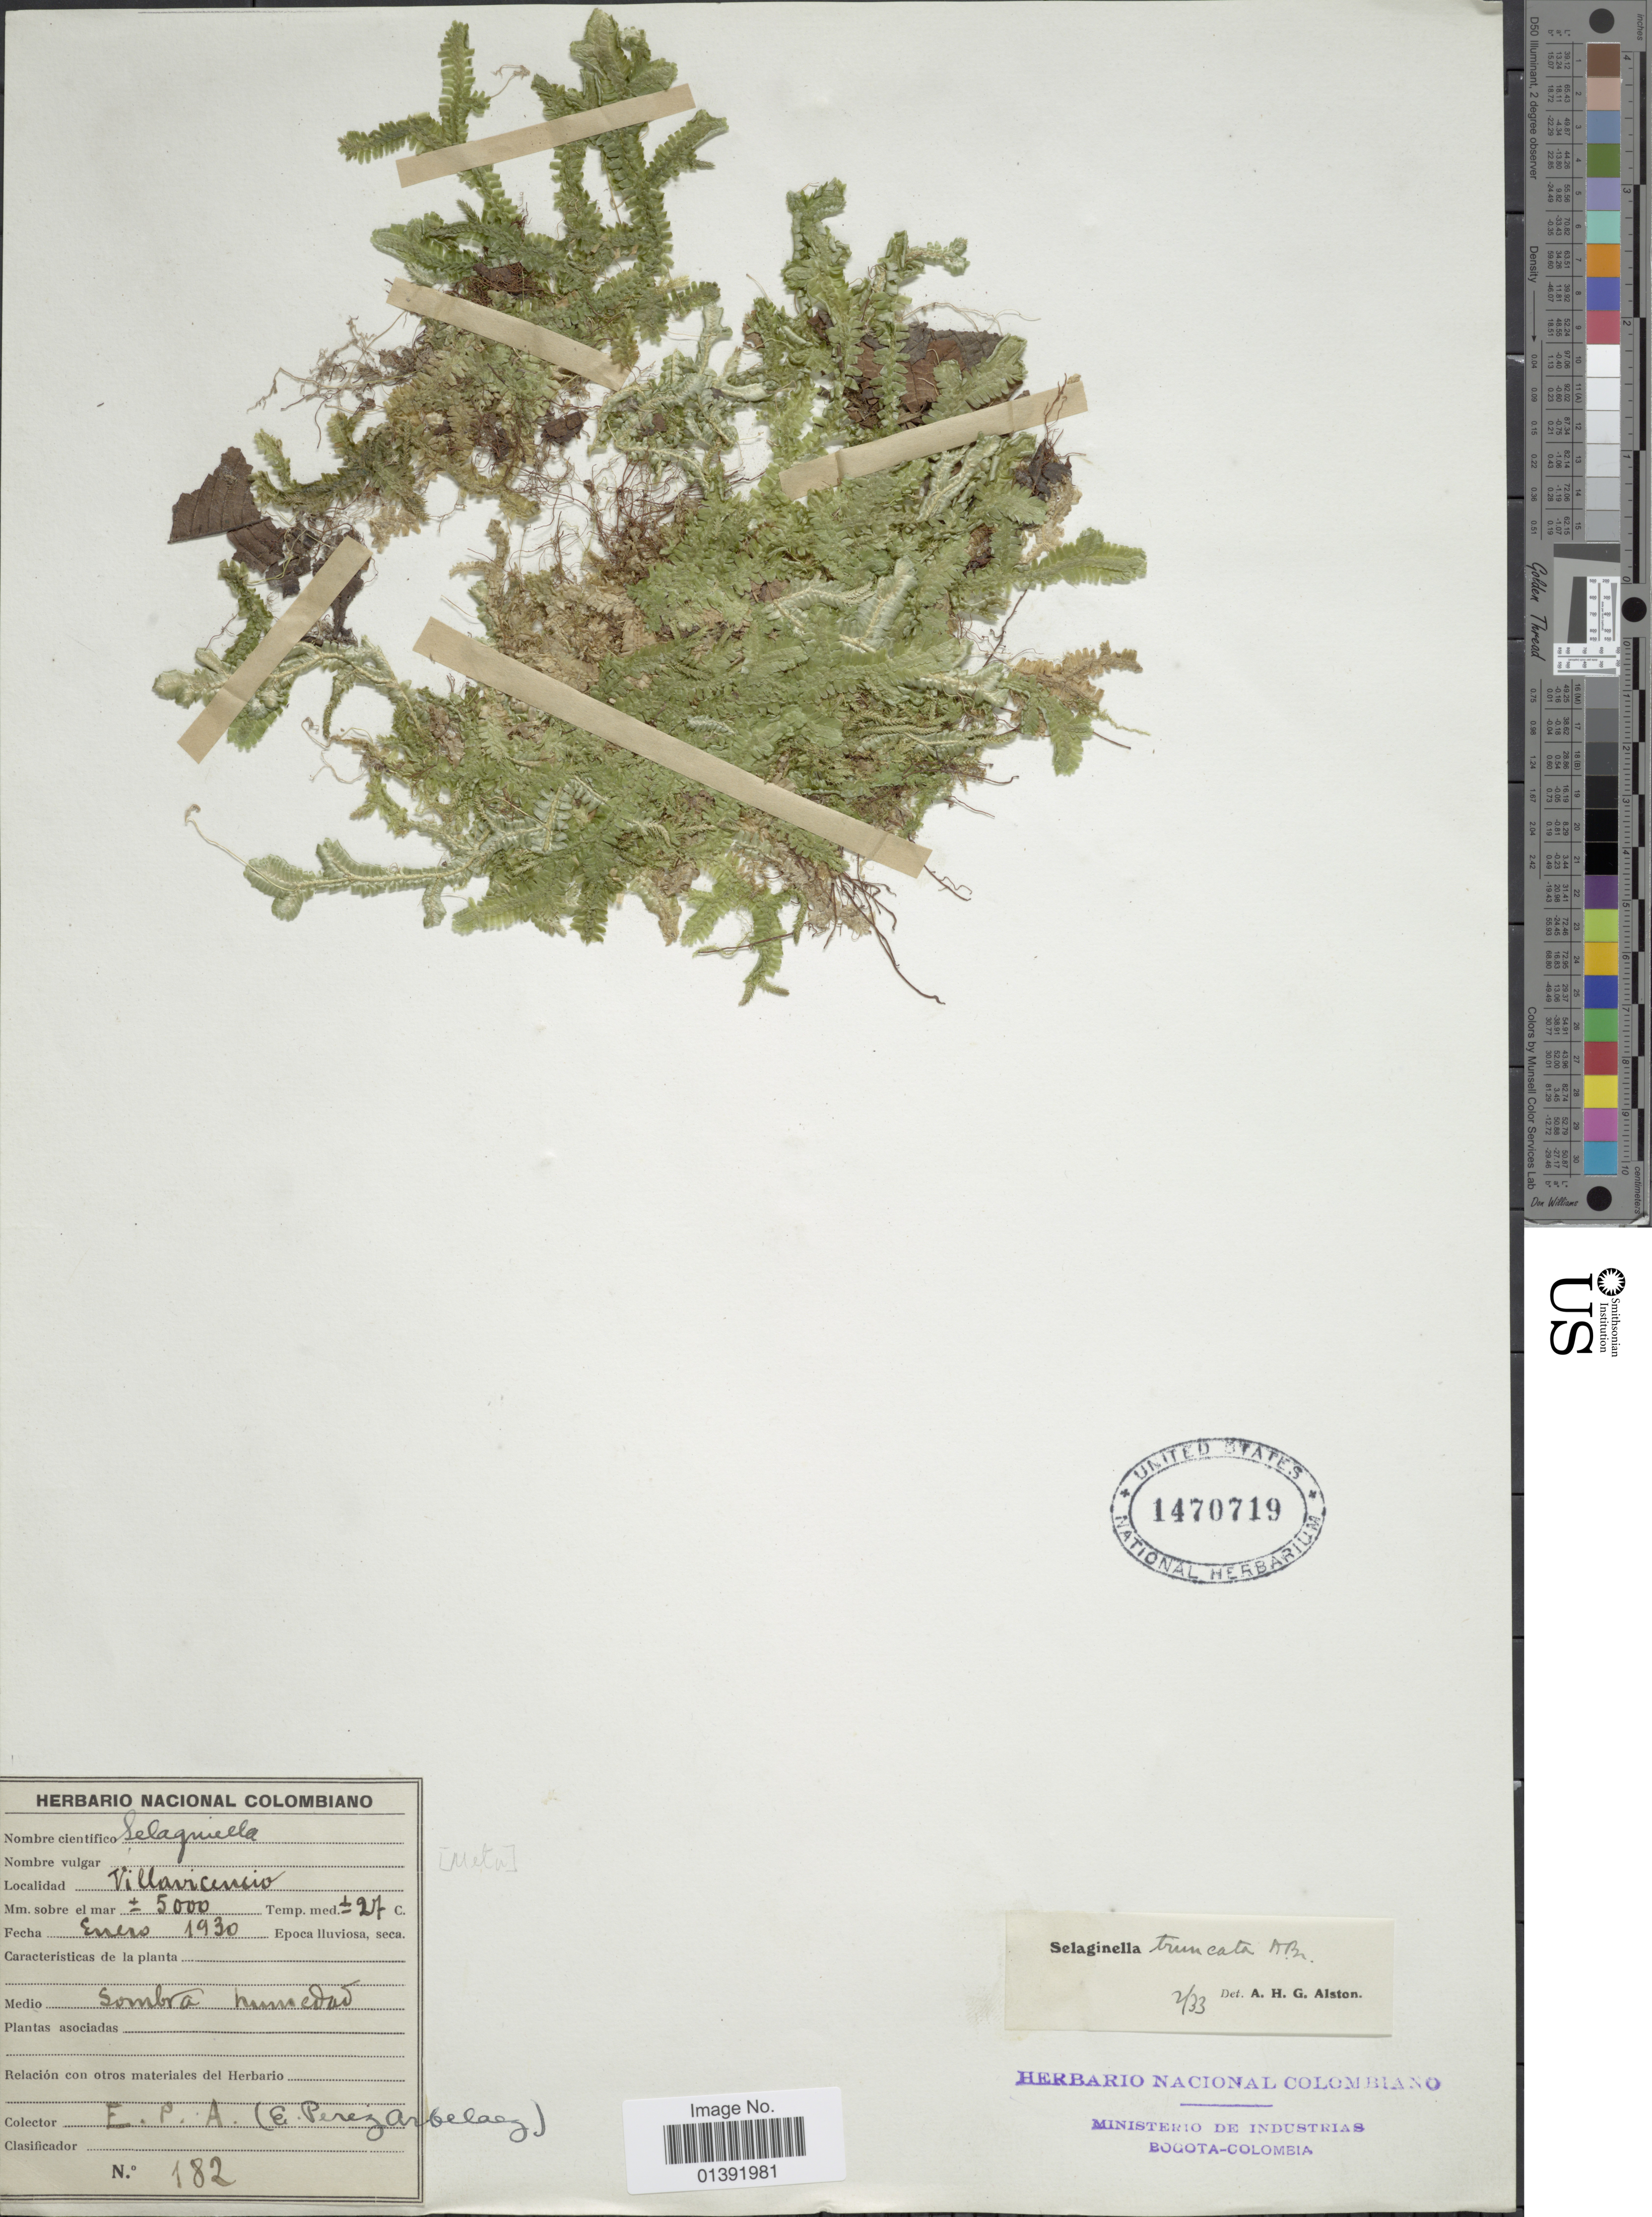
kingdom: Plantae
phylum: Tracheophyta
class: Lycopodiopsida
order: Selaginellales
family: Selaginellaceae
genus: Selaginella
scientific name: Selaginella truncata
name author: H. Karst. ex A. Braun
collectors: E. Pérez Arbeláez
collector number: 182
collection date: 1930-01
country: Colombia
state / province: Meta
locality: Villavicencio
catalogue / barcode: US 1470719